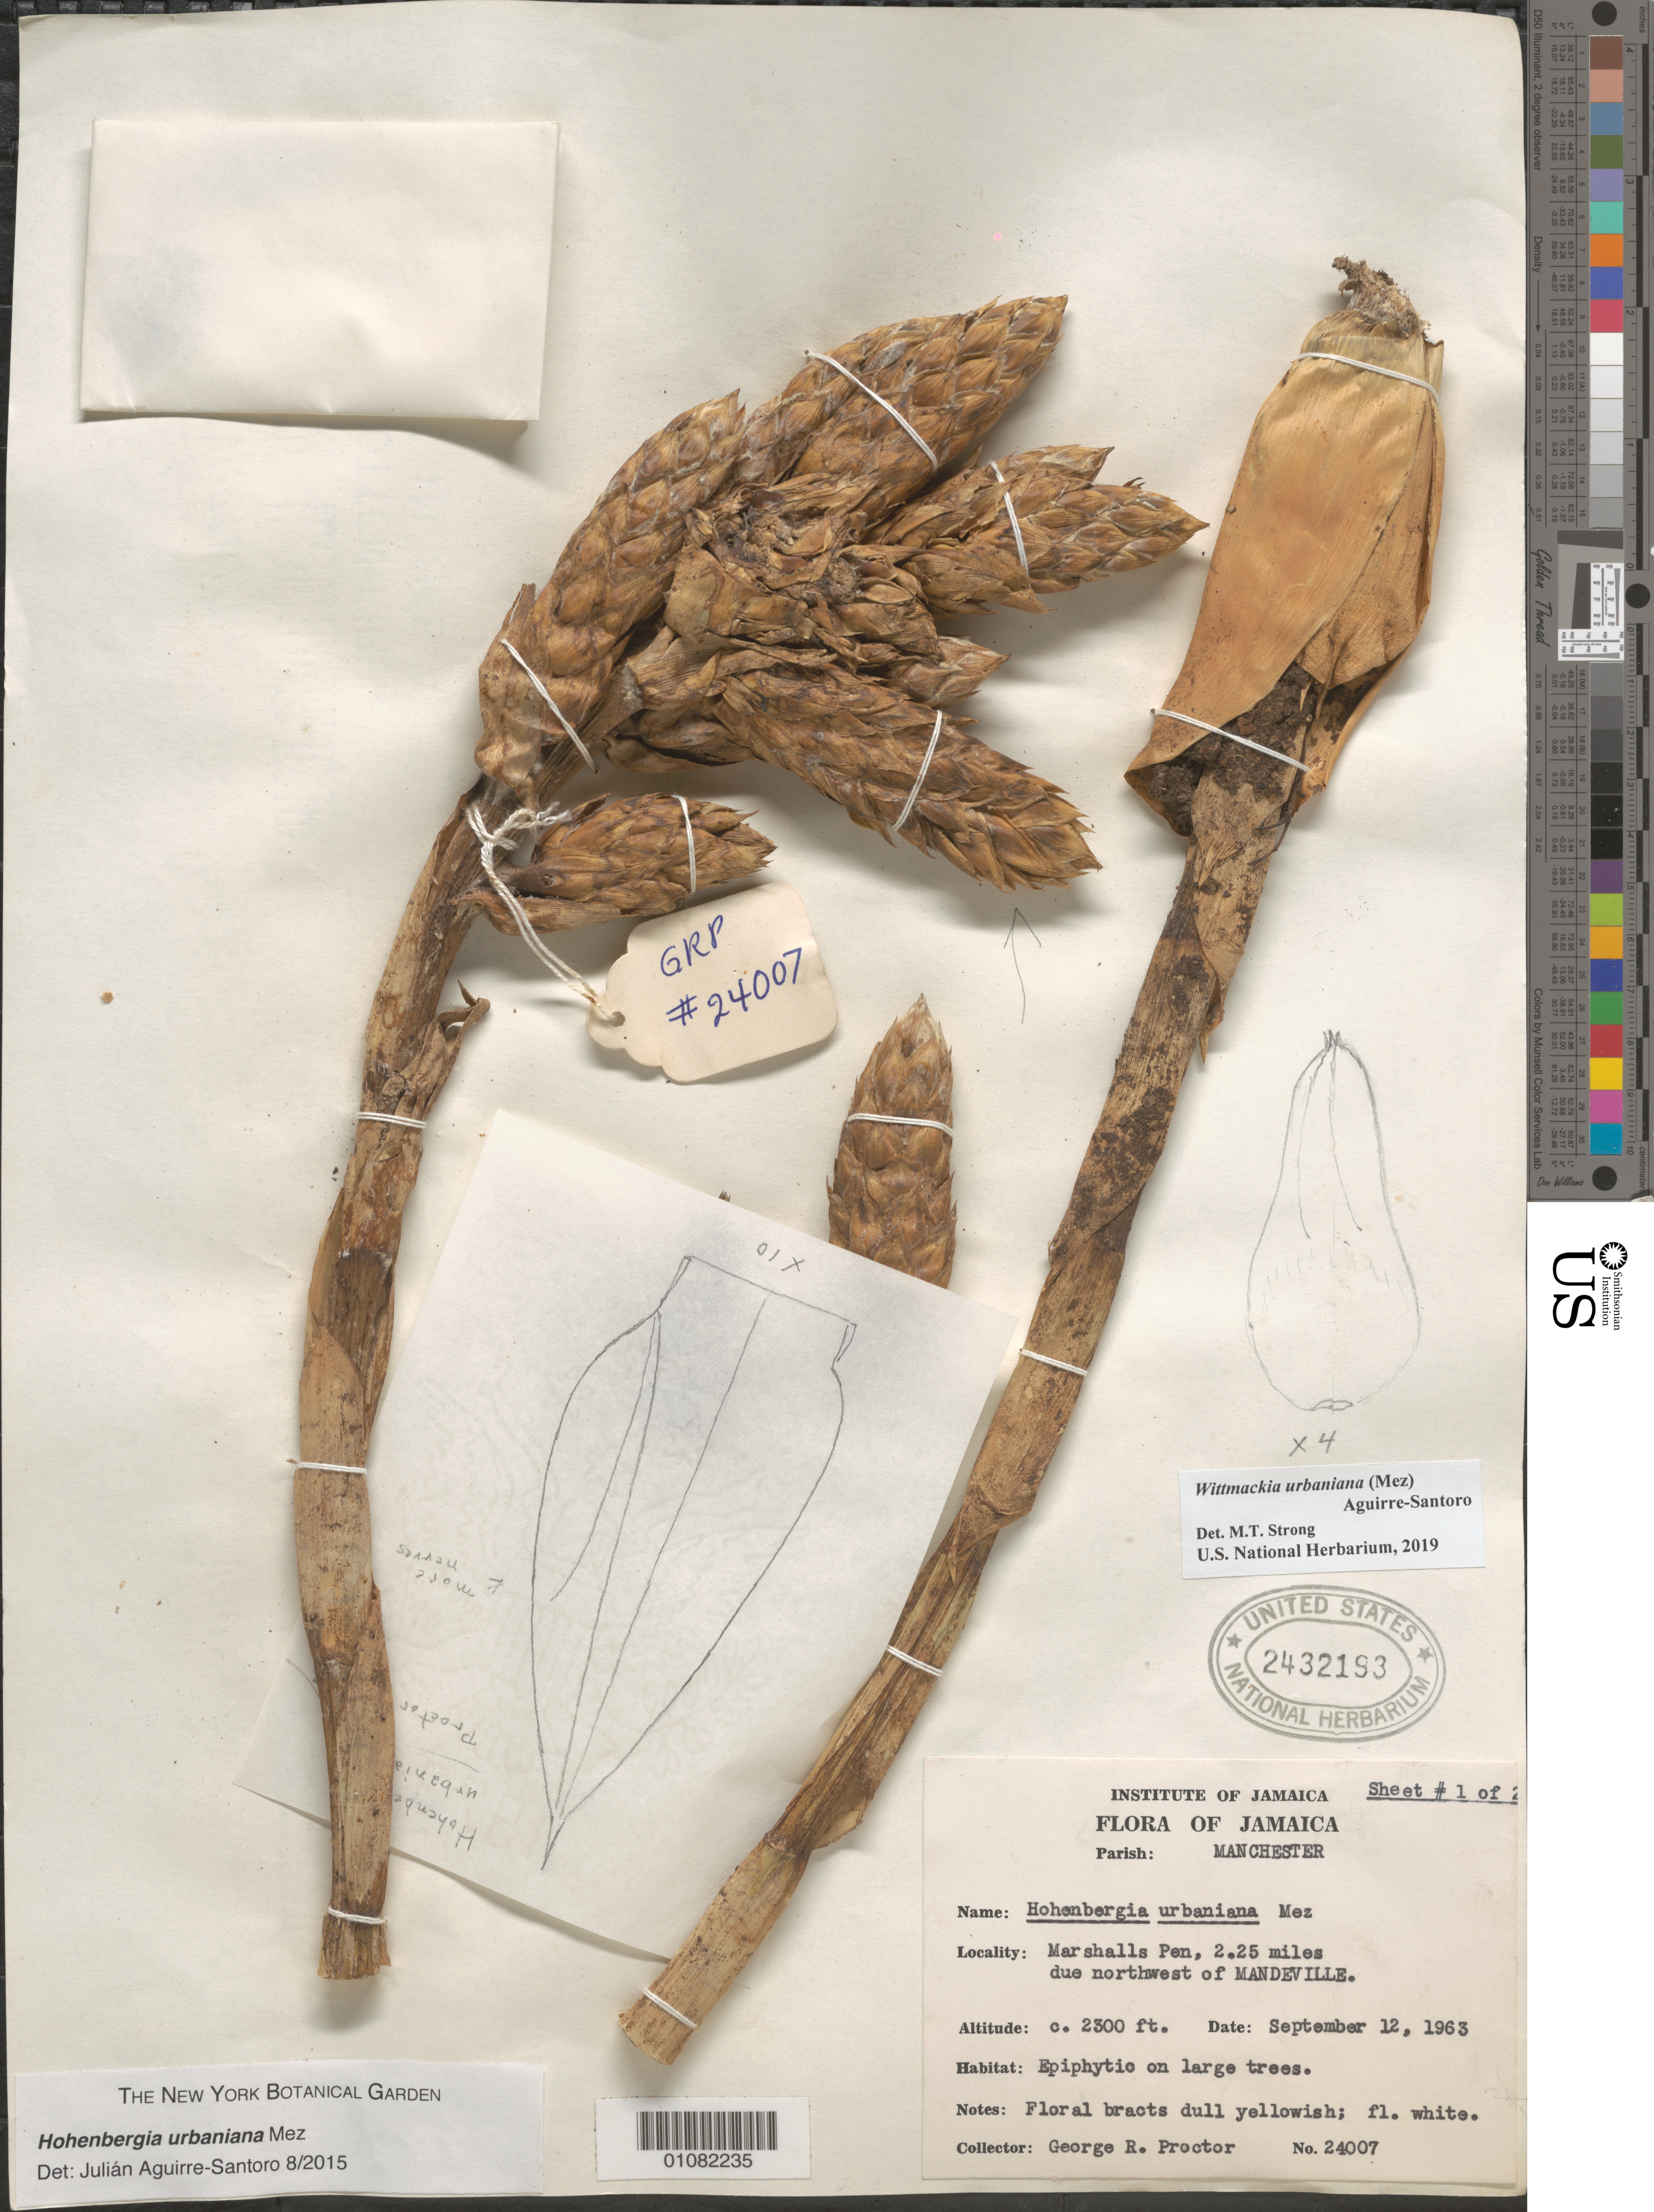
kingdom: Plantae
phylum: Tracheophyta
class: Liliopsida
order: Poales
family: Bromeliaceae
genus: Wittmackia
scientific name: Wittmackia urbaniana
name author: (Mez) Aguirre-Santoro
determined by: Strong, Mark T., (BOT), Smithsonian Institution - National Museum of Natural History (UNITED STATES)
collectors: G. R. Proctor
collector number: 24007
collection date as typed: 12 Sep 1963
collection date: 1963-09-12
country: Jamaica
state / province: Manchester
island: Jamaica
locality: Marshalls Pen, 2.25 miles due NW of Mandeville.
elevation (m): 701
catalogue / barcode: US 2432193